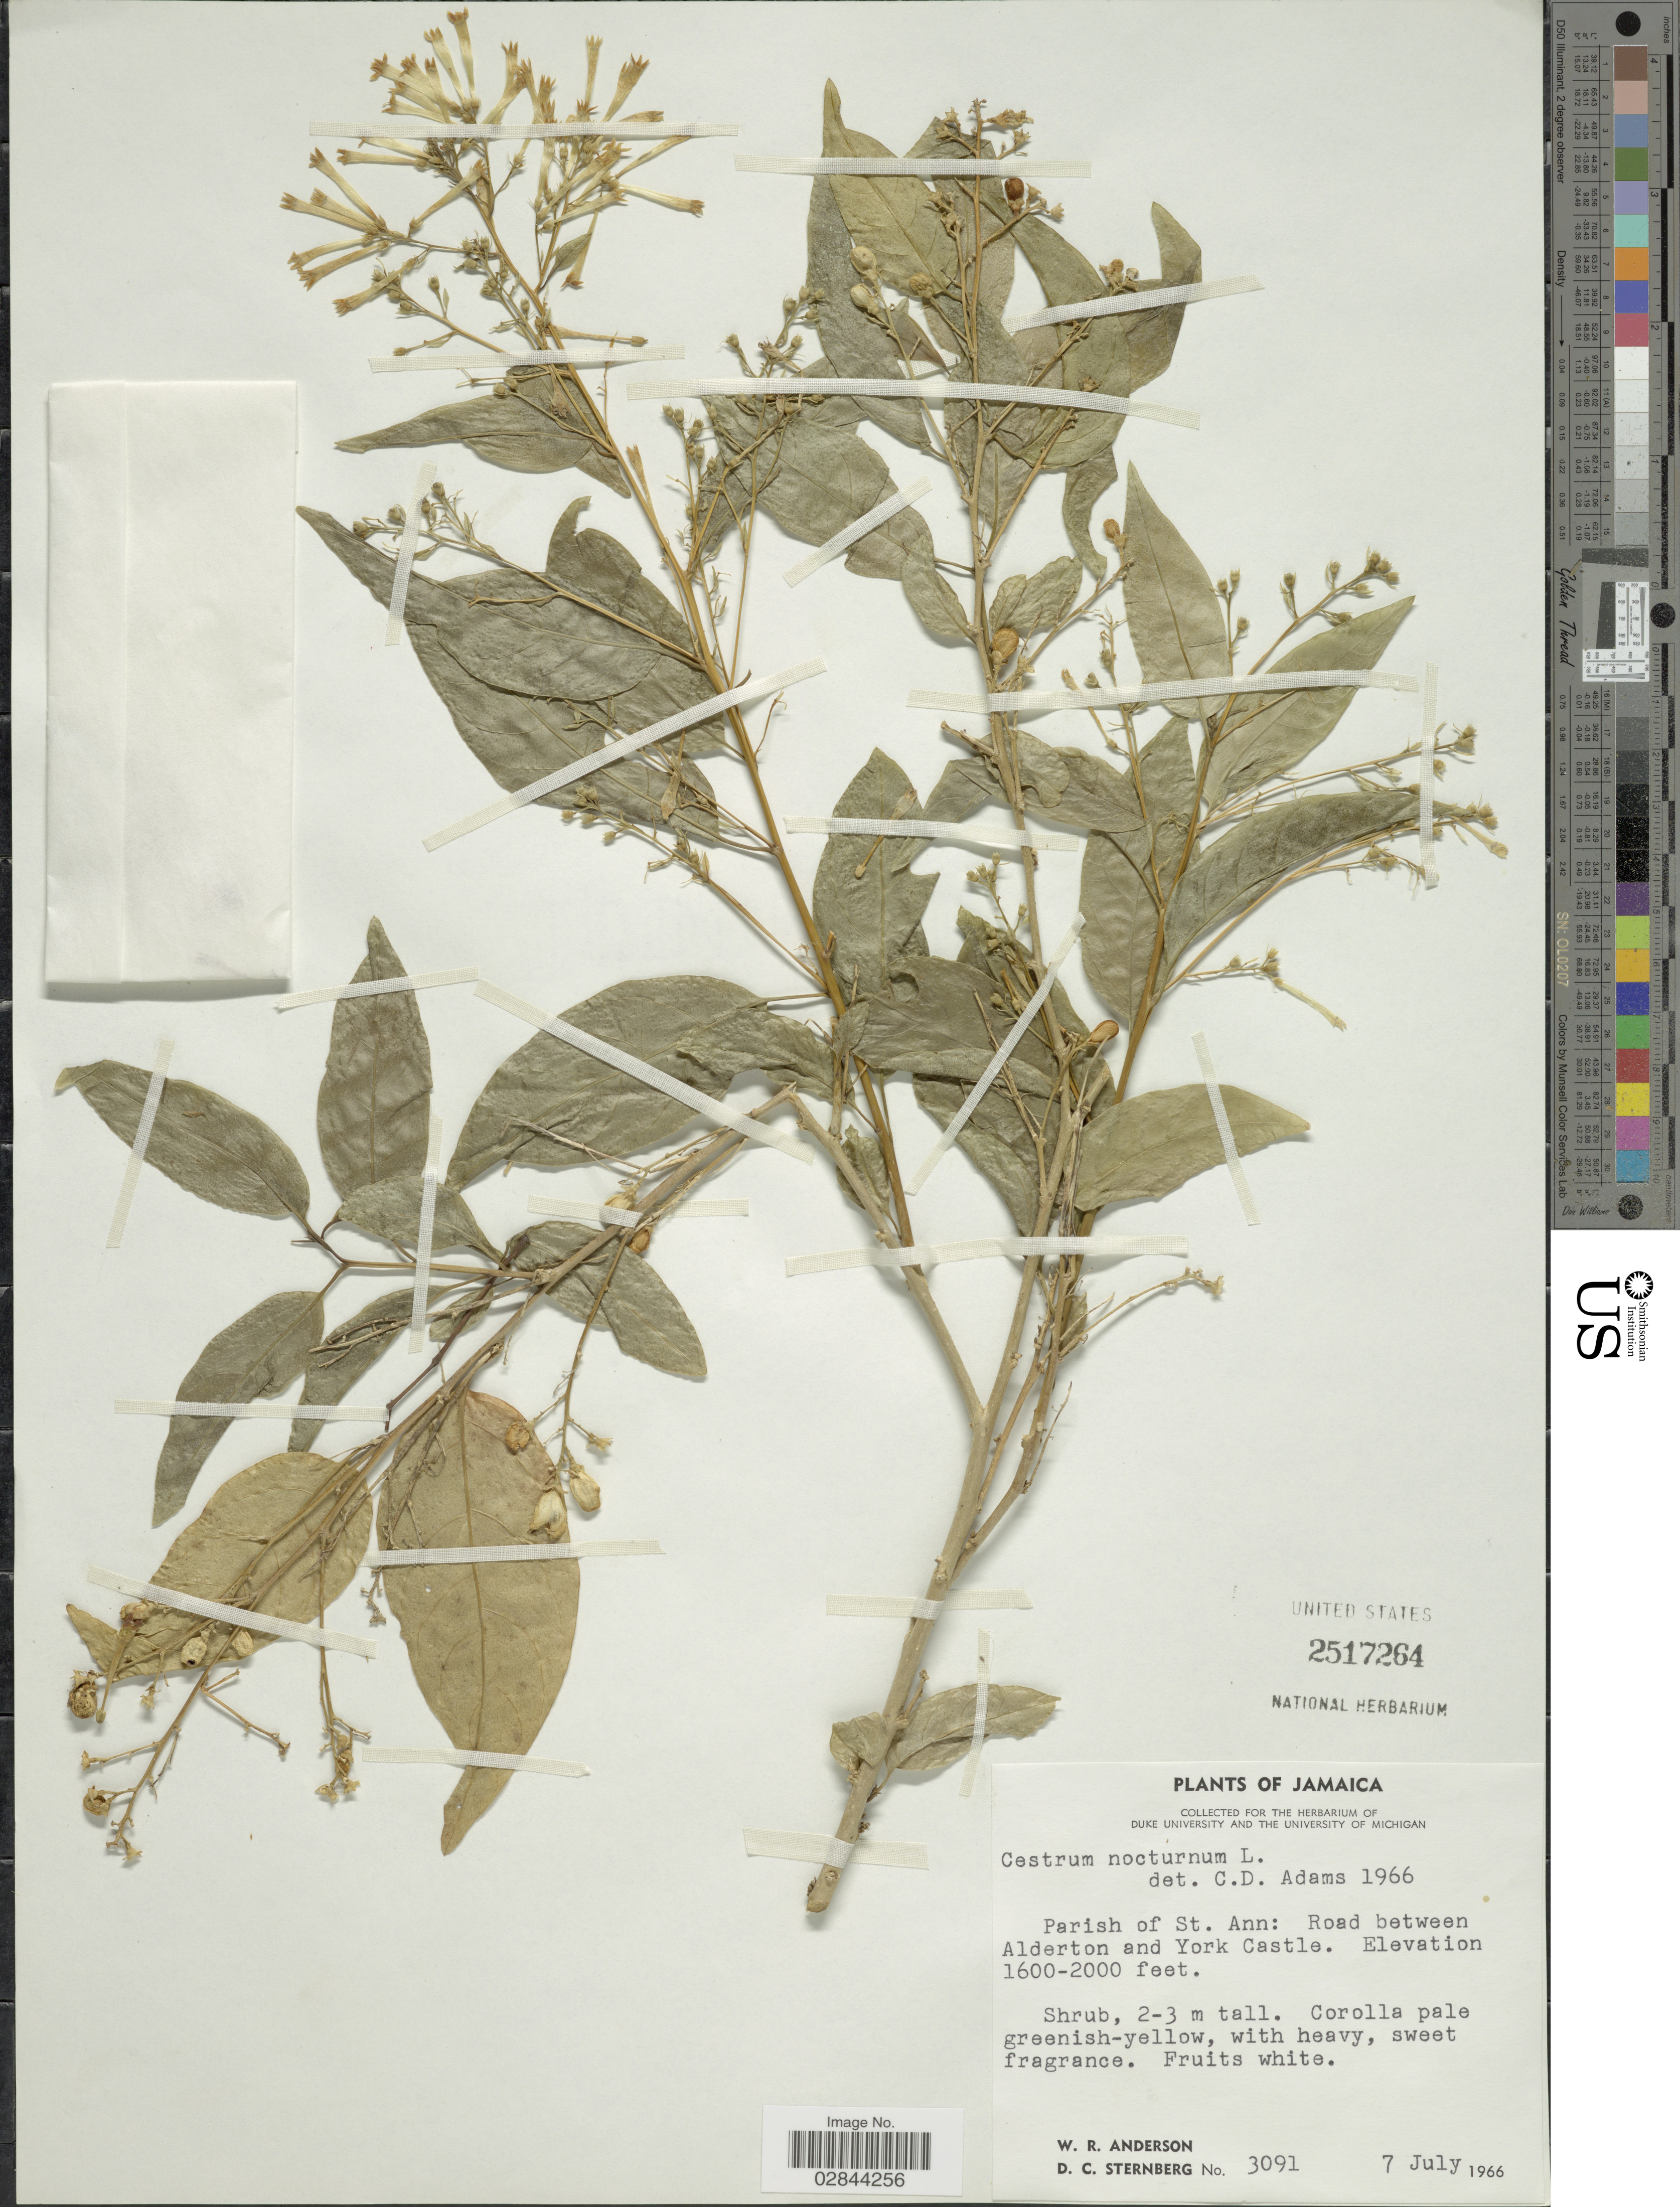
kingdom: Plantae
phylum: Tracheophyta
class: Magnoliopsida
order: Solanales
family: Solanaceae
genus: Cestrum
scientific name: Cestrum nocturnum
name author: L.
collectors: W. Anderson & D. Sternberg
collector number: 3091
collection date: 1966-07-07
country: Jamaica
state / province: Saint Ann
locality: Parish of St. Ann, Road between Alderton and York Castle.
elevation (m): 488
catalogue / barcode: US 2517264